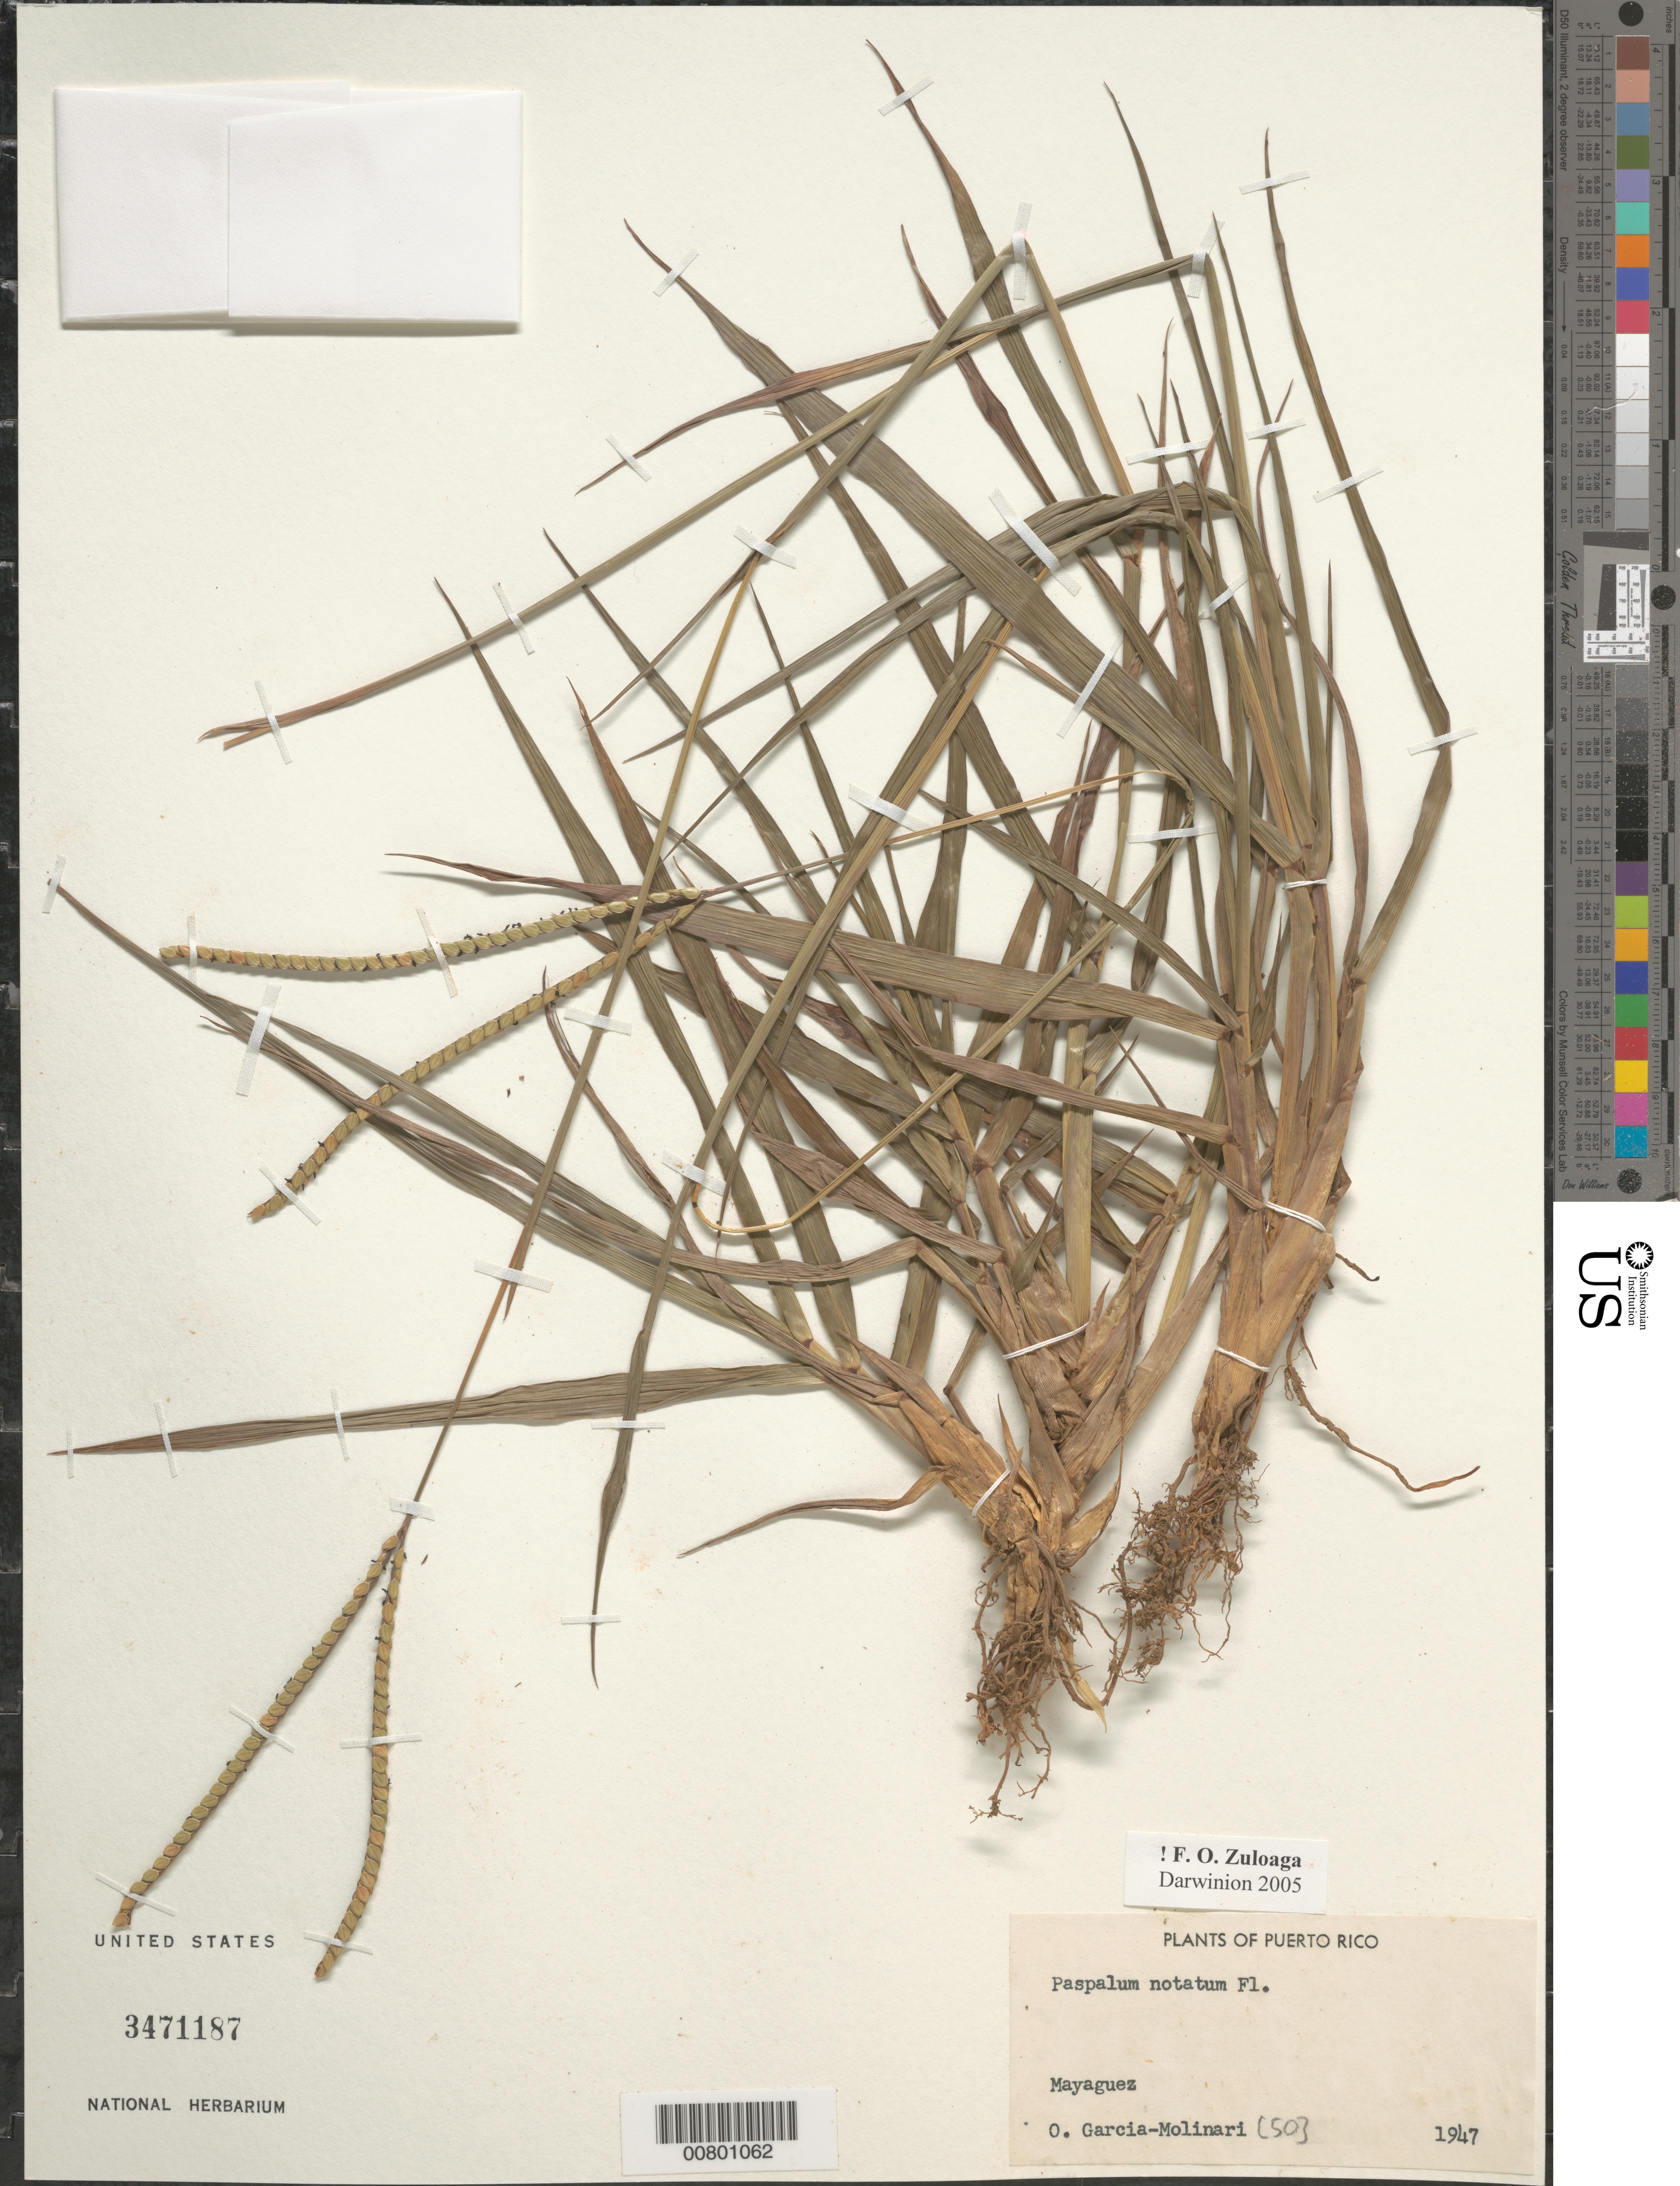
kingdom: Plantae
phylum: Tracheophyta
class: Liliopsida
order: Poales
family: Poaceae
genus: Paspalum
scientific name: Paspalum notatum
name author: Flüggé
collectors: O. García-Molinari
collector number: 50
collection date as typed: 1947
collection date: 1947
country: Puerto Rico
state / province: Mayagüez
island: Puerto Rico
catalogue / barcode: US 3471187